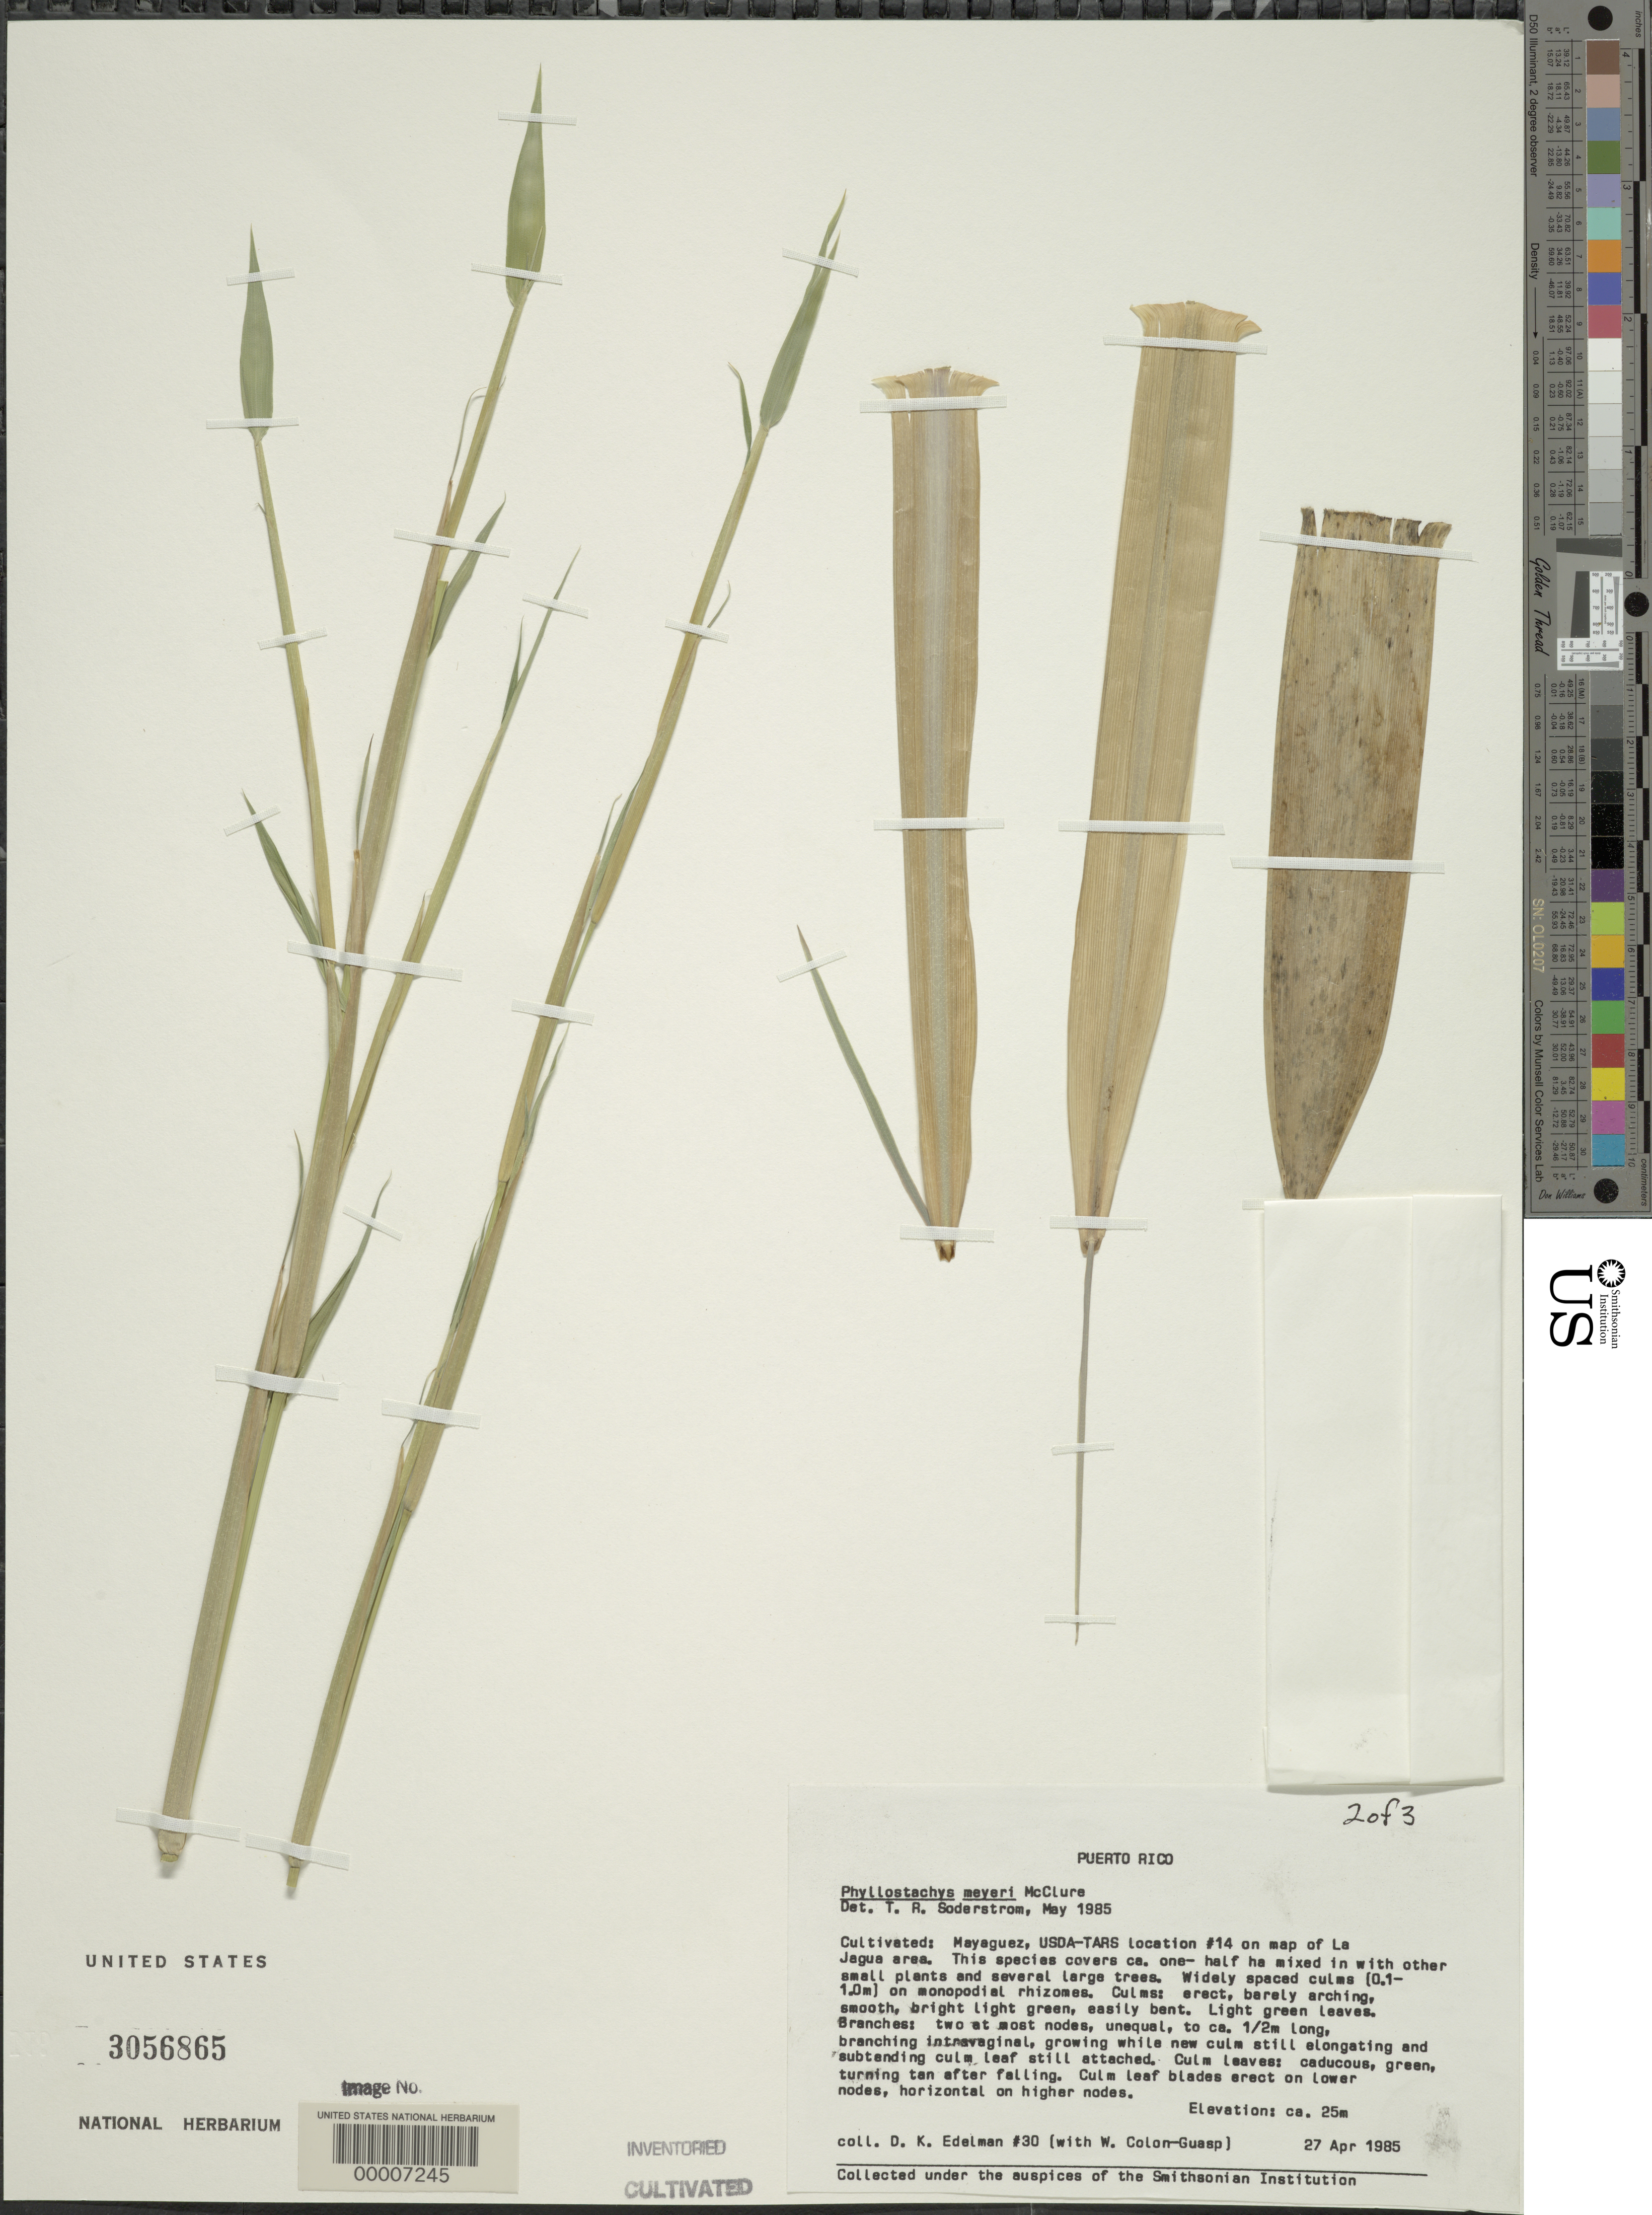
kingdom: Plantae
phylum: Tracheophyta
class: Liliopsida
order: Poales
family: Poaceae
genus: Phyllostachys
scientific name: Phyllostachys meyeri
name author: McClure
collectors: D. Edelman & W. Colon Guasp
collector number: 30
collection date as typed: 27 Apr 1985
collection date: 1985-04-27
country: Puerto Rico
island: Greater Antilles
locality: Mayaguez, usda-tars, location 14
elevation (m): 25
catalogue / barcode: US 3056865